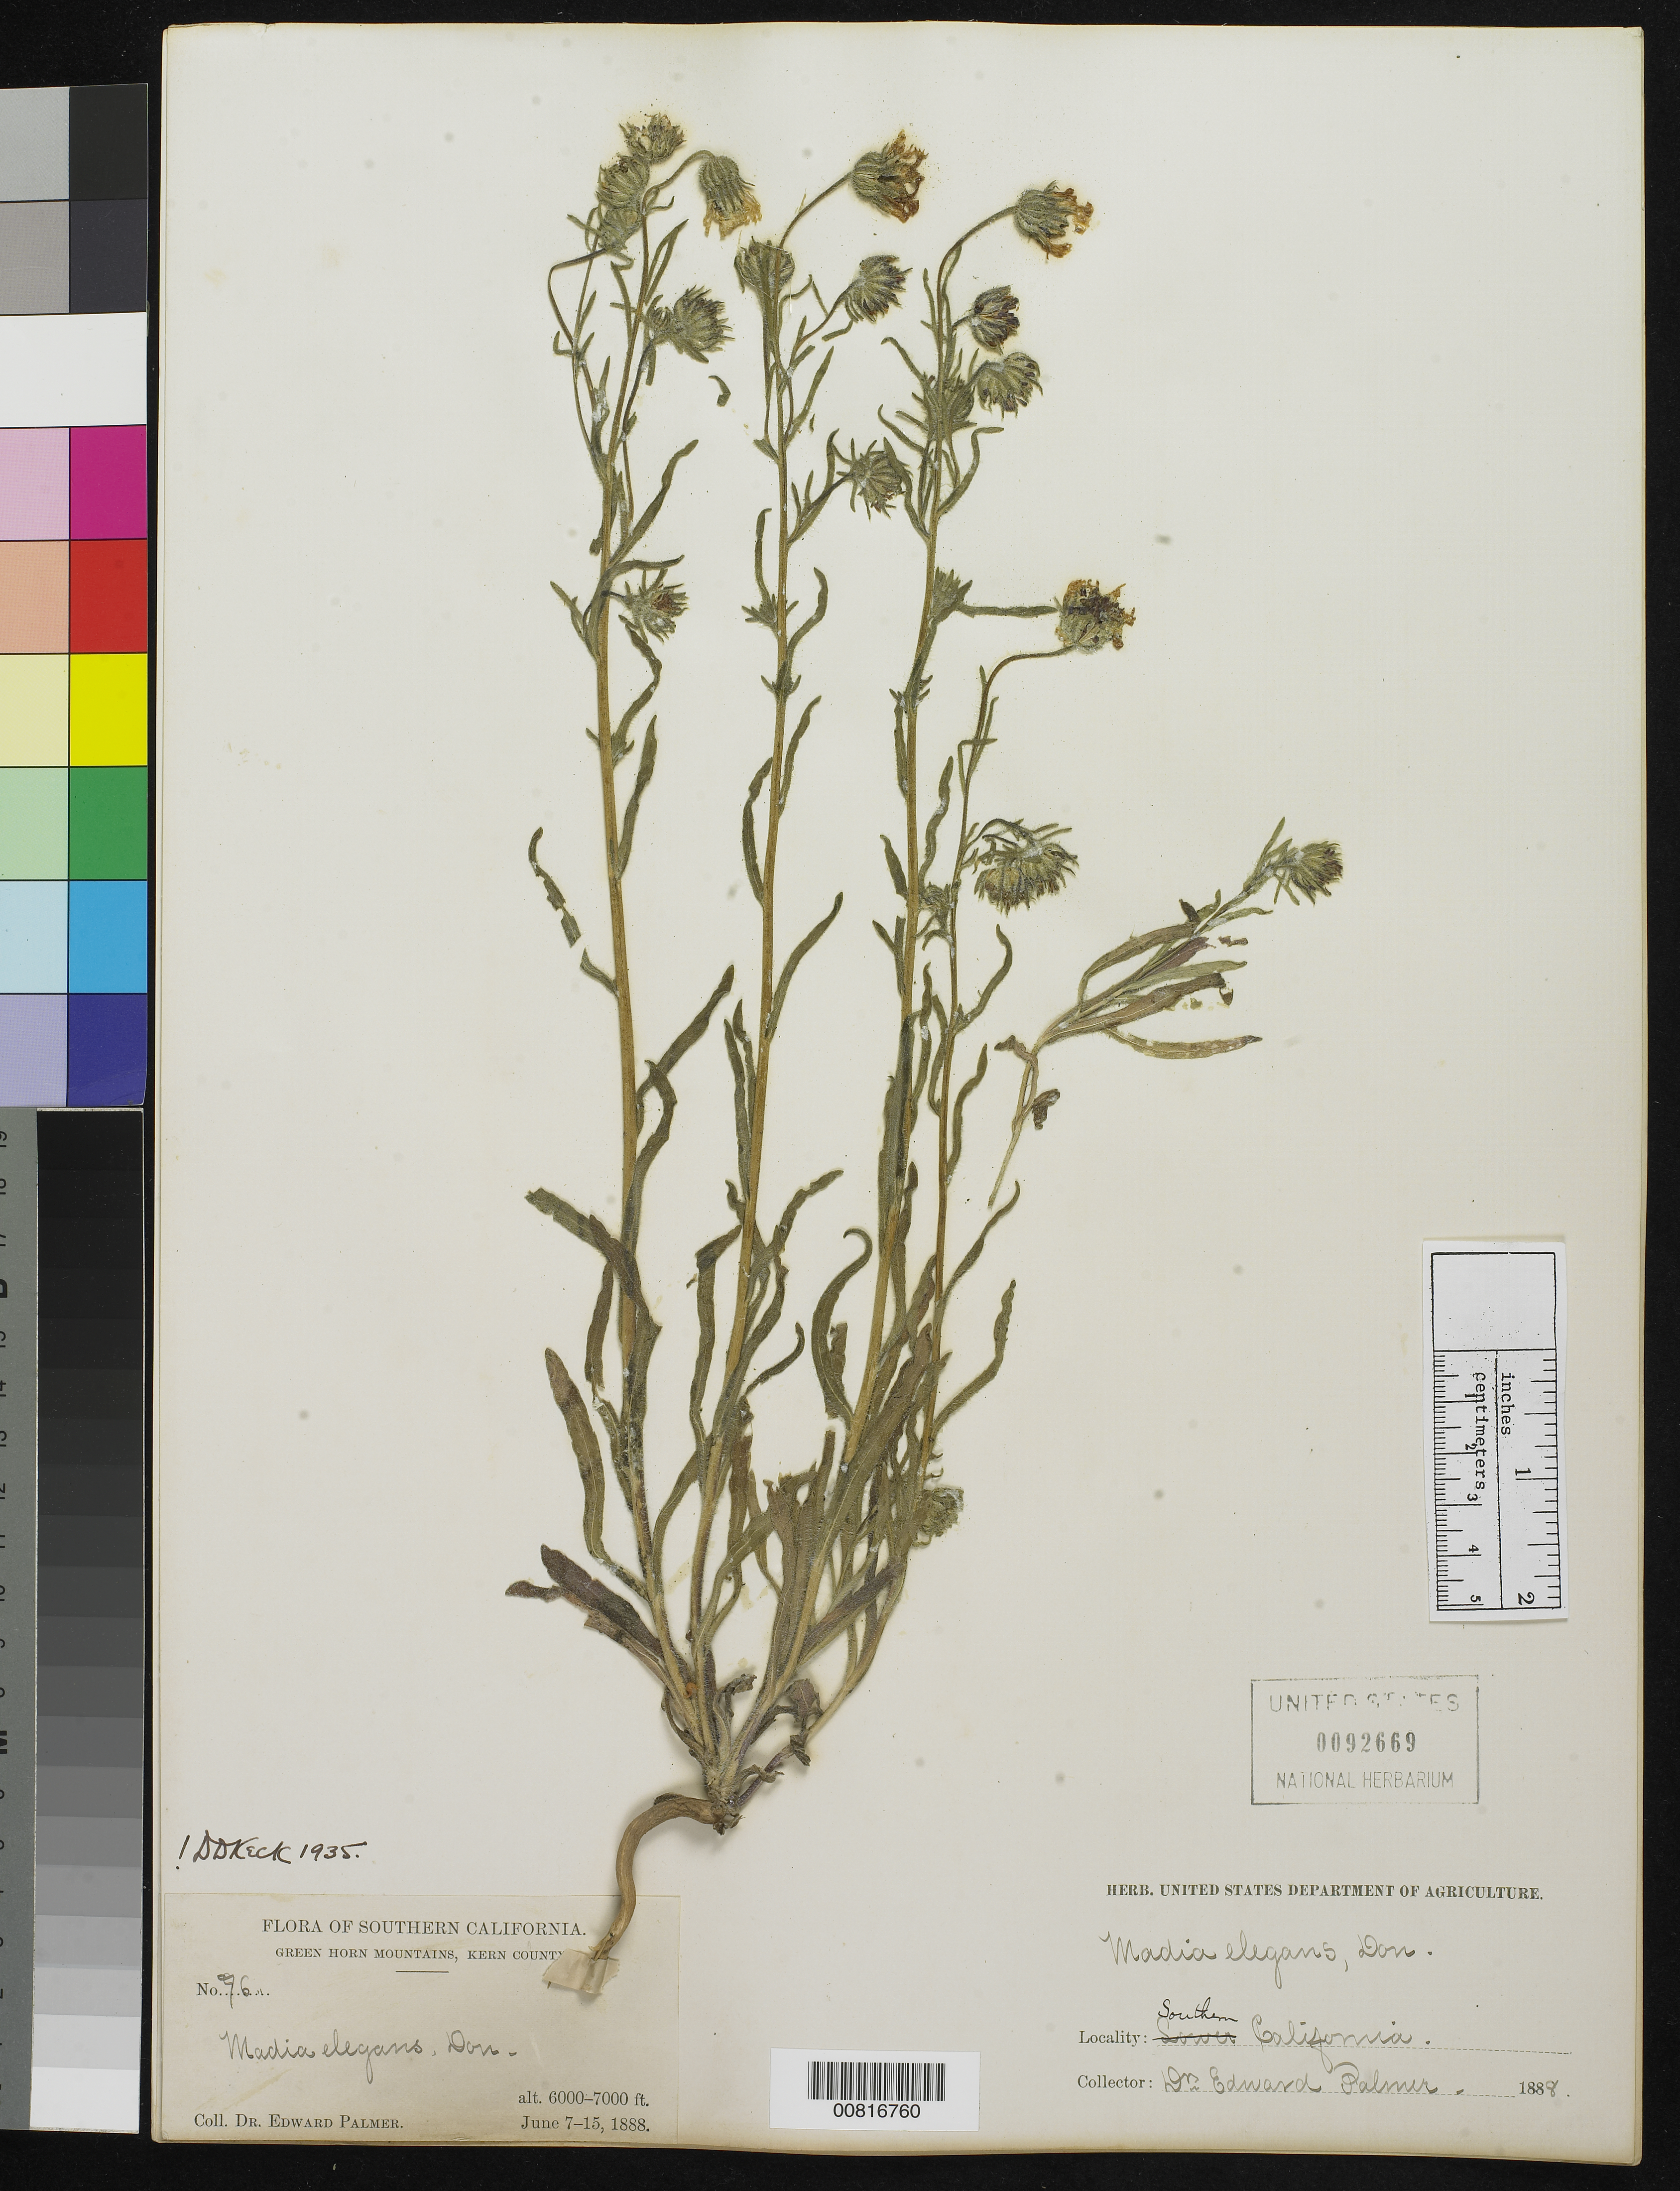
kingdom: Plantae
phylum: Tracheophyta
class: Magnoliopsida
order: Asterales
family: Asteraceae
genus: Madia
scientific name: Madia elegans subsp. elegans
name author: D. Don ex Lindl.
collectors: E. Palmer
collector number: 76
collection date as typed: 07 Jun 1888 to 15 Jun 1888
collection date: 1888-06-07/1888-06-15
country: United States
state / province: California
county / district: Kern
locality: Green Horn Mountains, Kern County, Southern California.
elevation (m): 1829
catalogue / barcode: US 92669